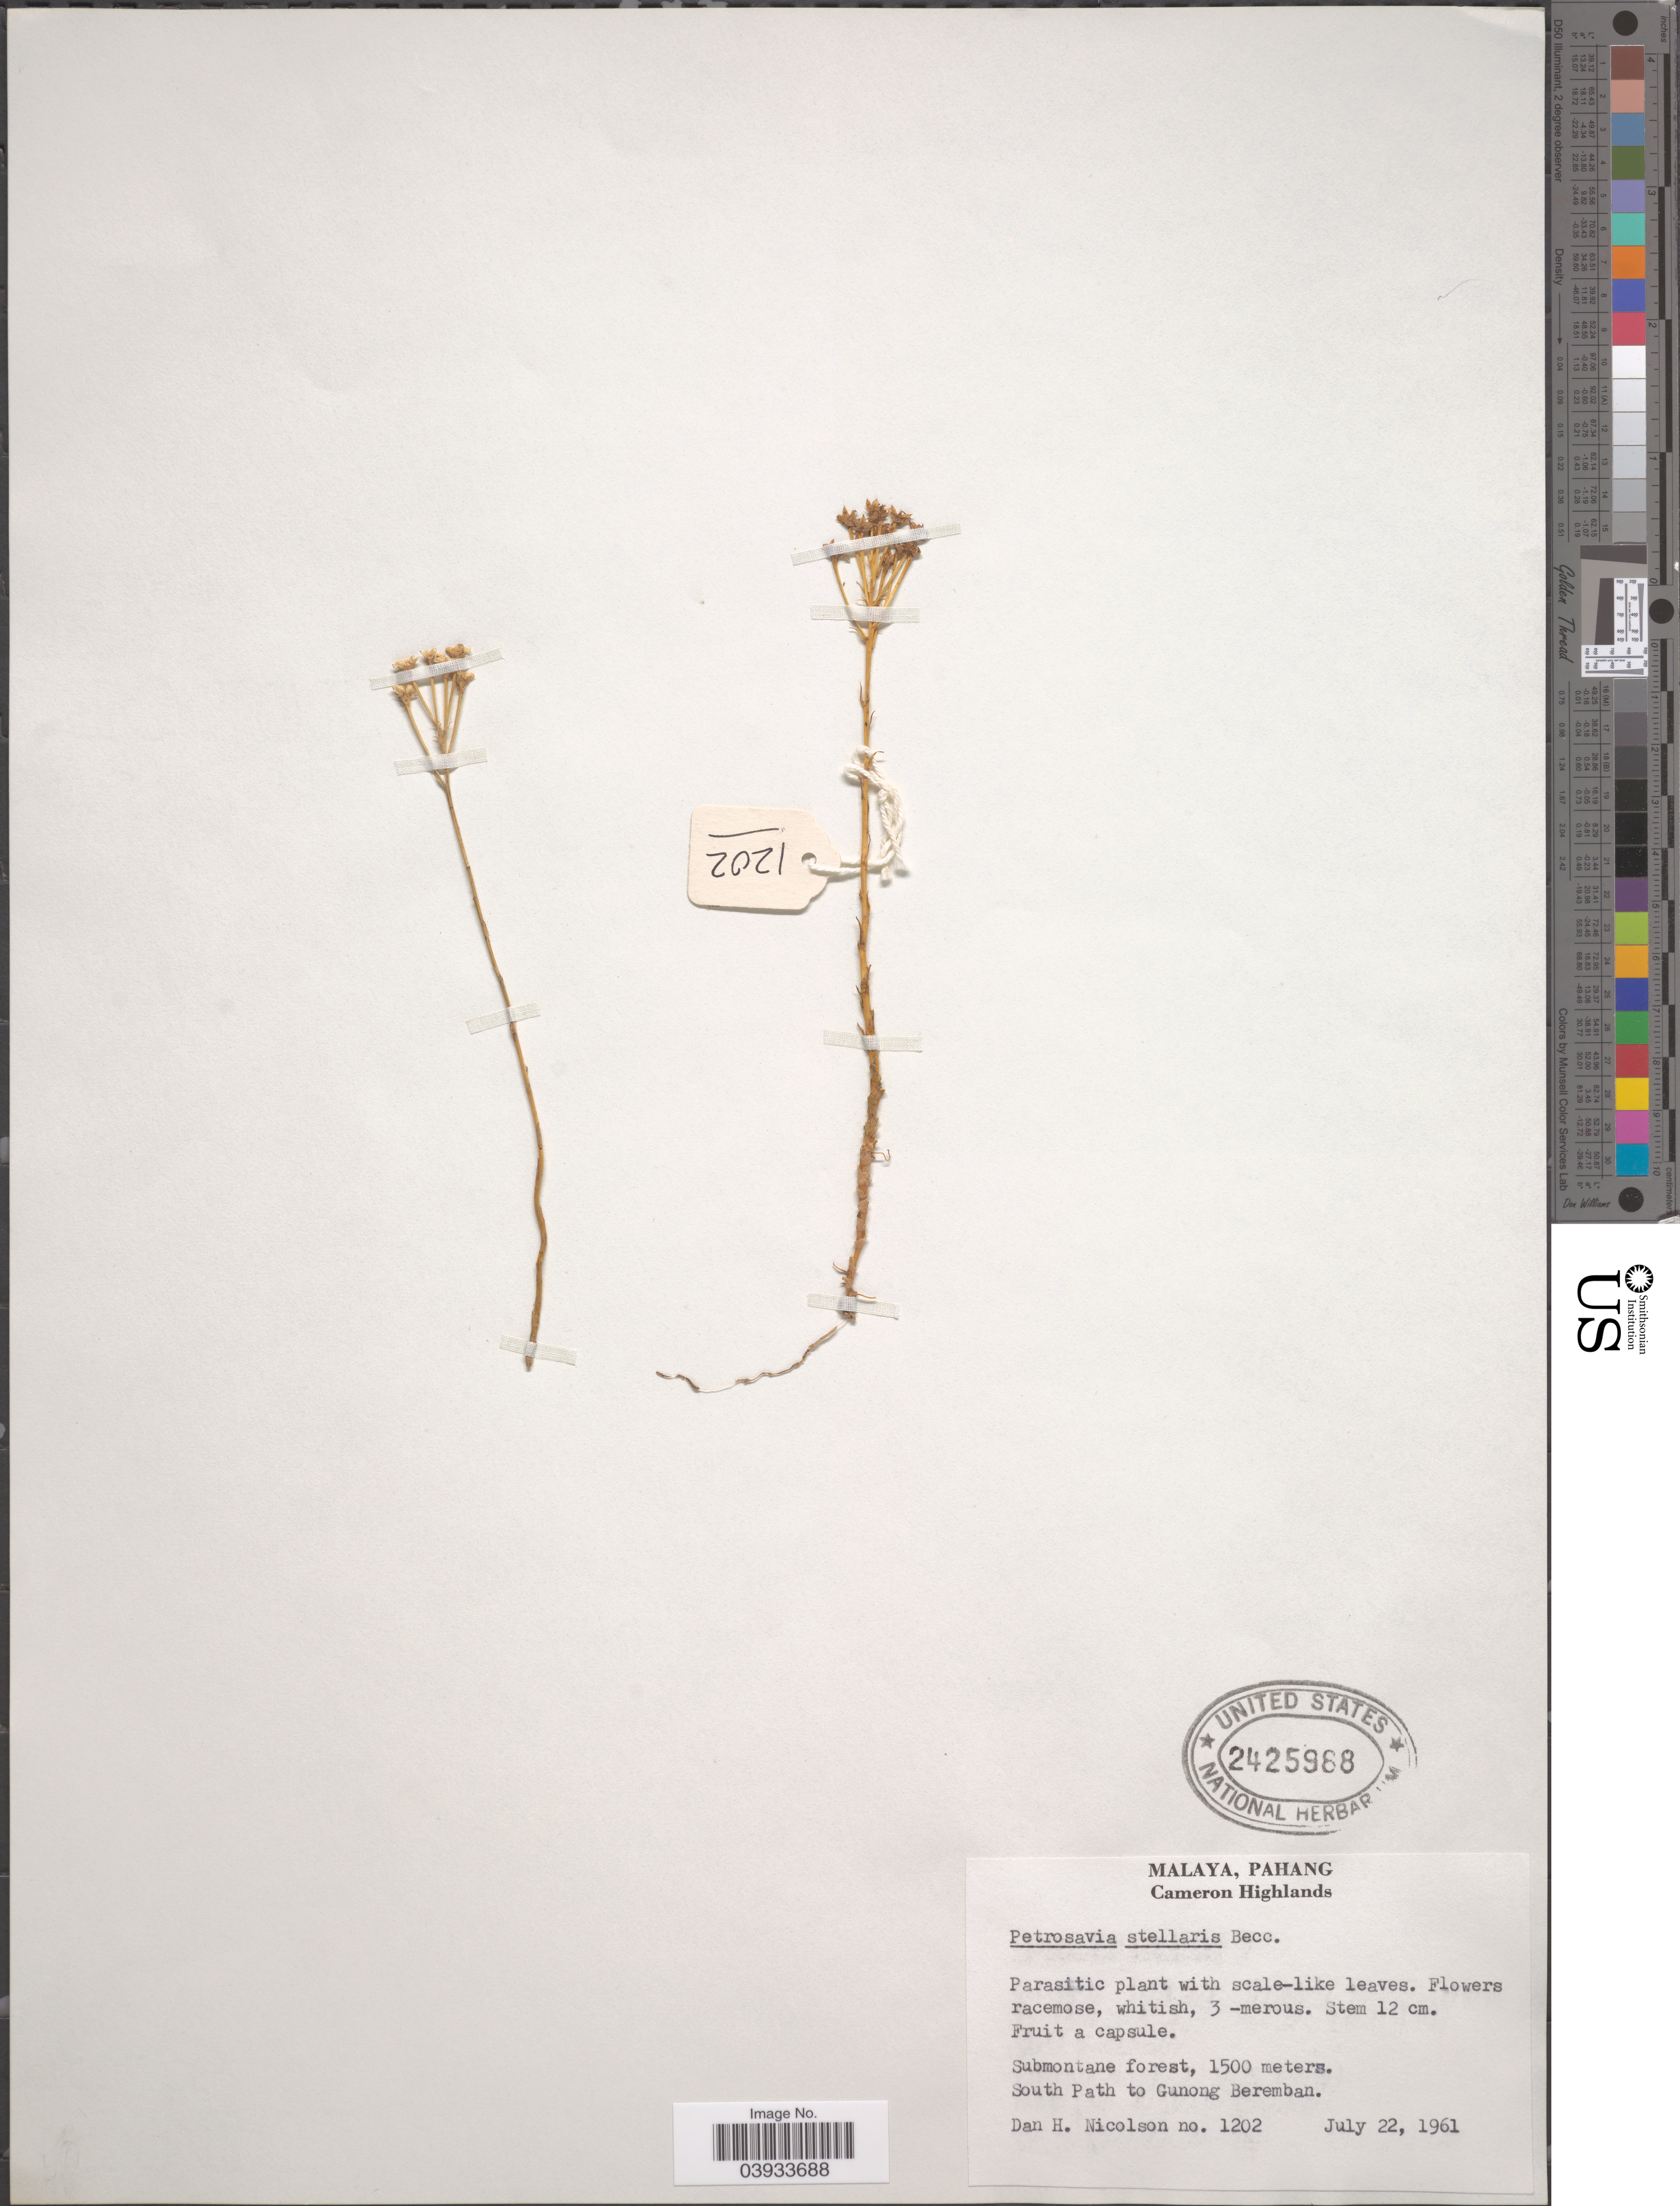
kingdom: Plantae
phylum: Tracheophyta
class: Liliopsida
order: Petrosaviales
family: Petrosaviaceae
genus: Petrosavia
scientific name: Petrosavia stellaris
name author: Becc.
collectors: D. H. Nicolson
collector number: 1202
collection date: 1961-07-22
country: Malaysia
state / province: Pahang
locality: Malaya. Cameron Highlands. South Path to Gunong Beremban.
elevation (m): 1500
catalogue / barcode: US 2425988